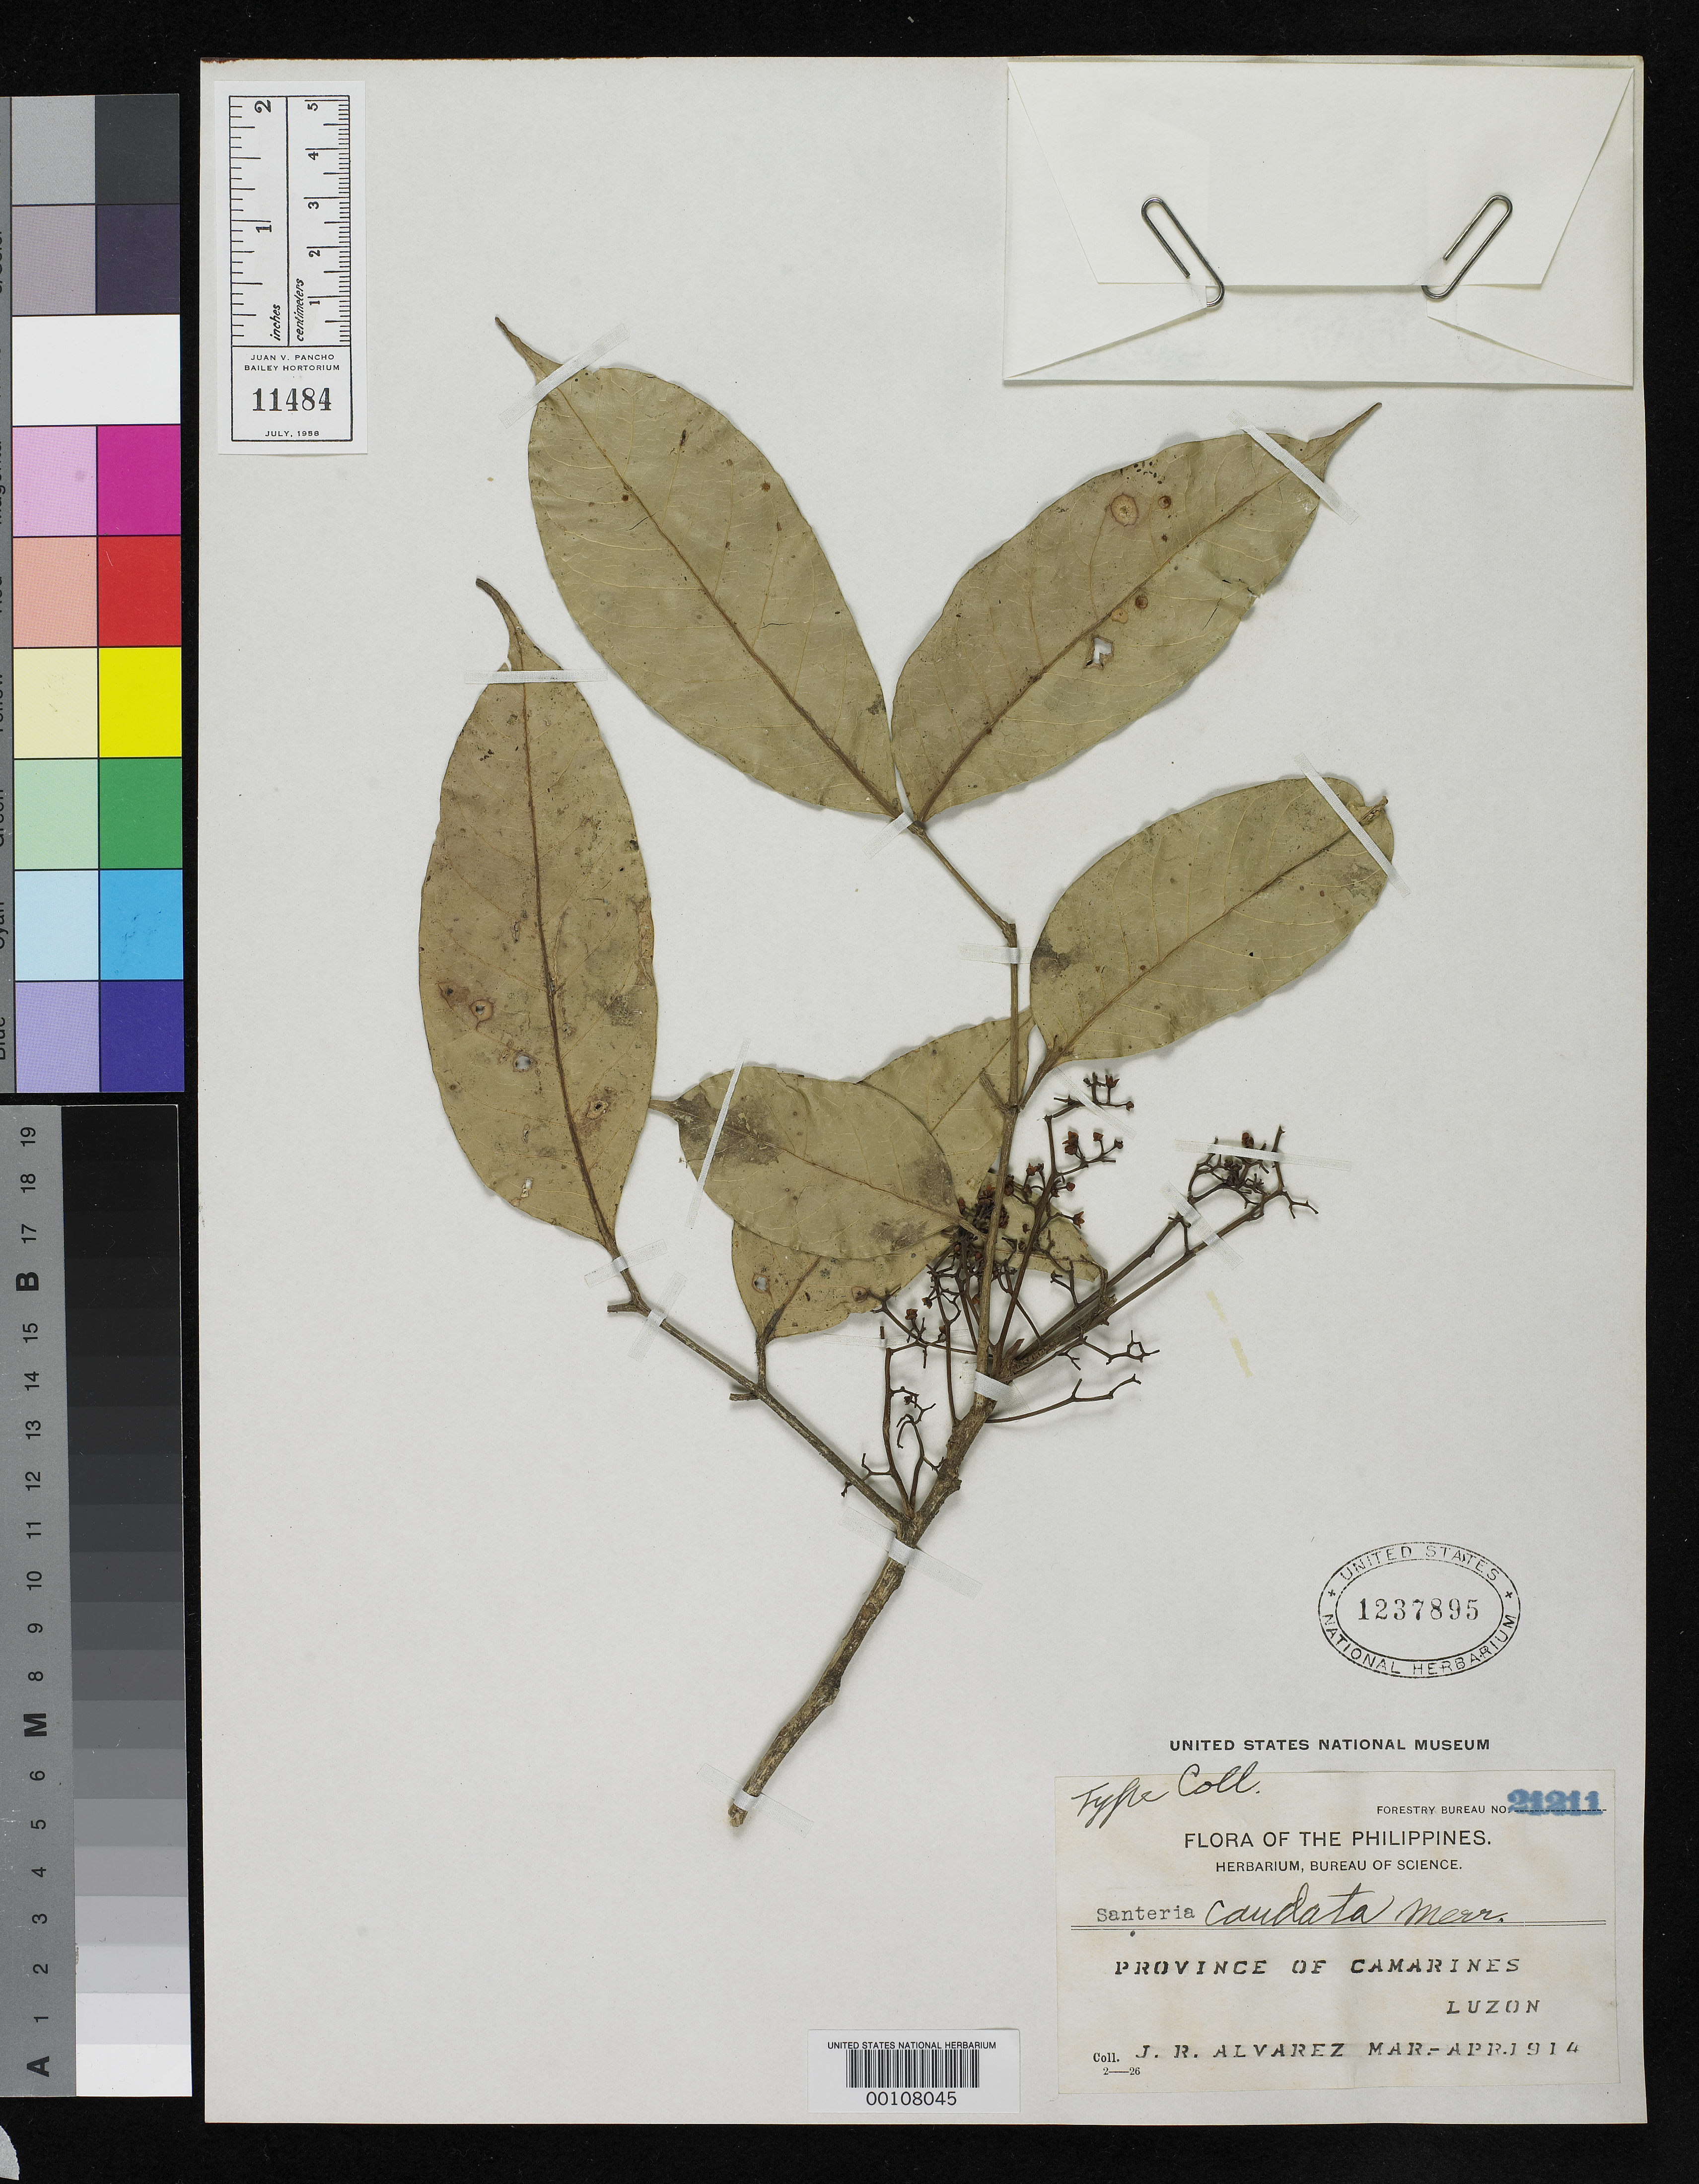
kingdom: Plantae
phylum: Tracheophyta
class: Magnoliopsida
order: Sapindales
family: Burseraceae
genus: Santiria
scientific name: Santiria caudata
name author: Merr.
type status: Isotype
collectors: R. Alvarez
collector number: For. Bur. 21211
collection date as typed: Mar 1914 to -- Apr 1914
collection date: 1914-03/1914-04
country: Philippines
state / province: Bicol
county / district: Camarines Norte / Camarines Sur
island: Luzon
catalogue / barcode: US 1237895